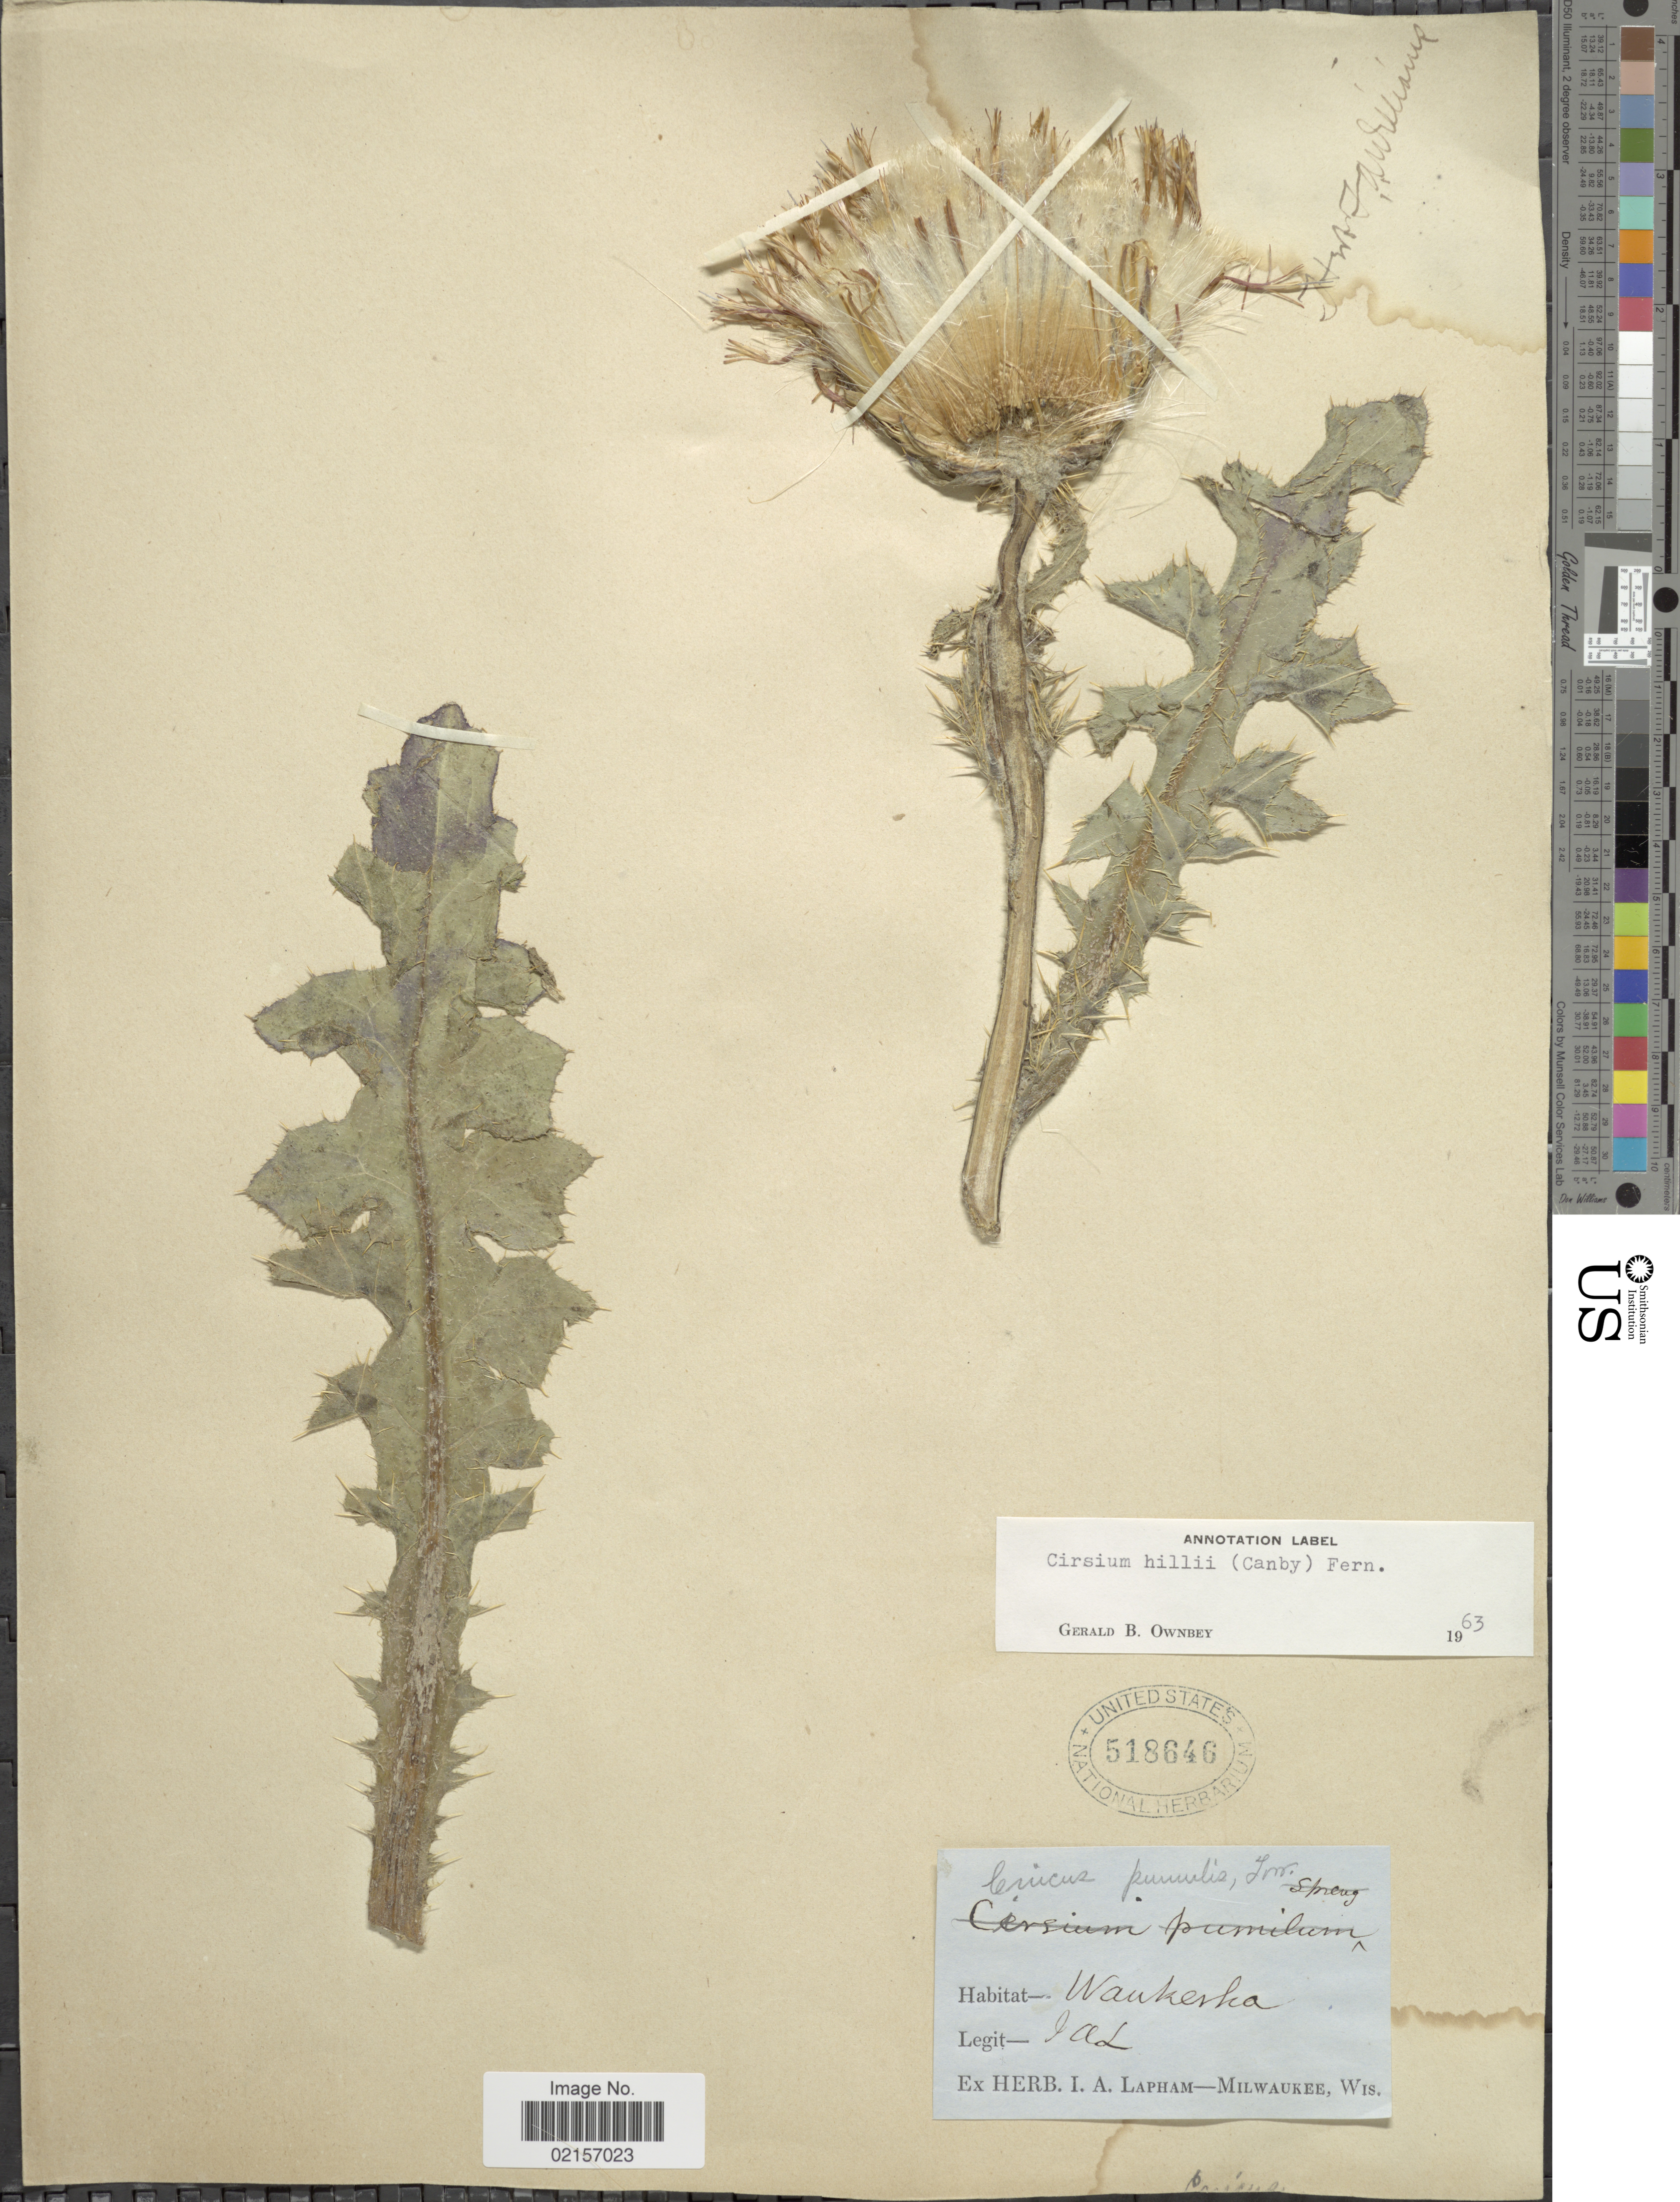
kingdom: Plantae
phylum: Tracheophyta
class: Magnoliopsida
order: Asterales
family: Asteraceae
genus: Cirsium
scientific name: Cirsium pumilum var. hillii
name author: (Canby) B. Boivin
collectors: I. Lapham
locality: Wakeska [interpreted]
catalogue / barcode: US 518646